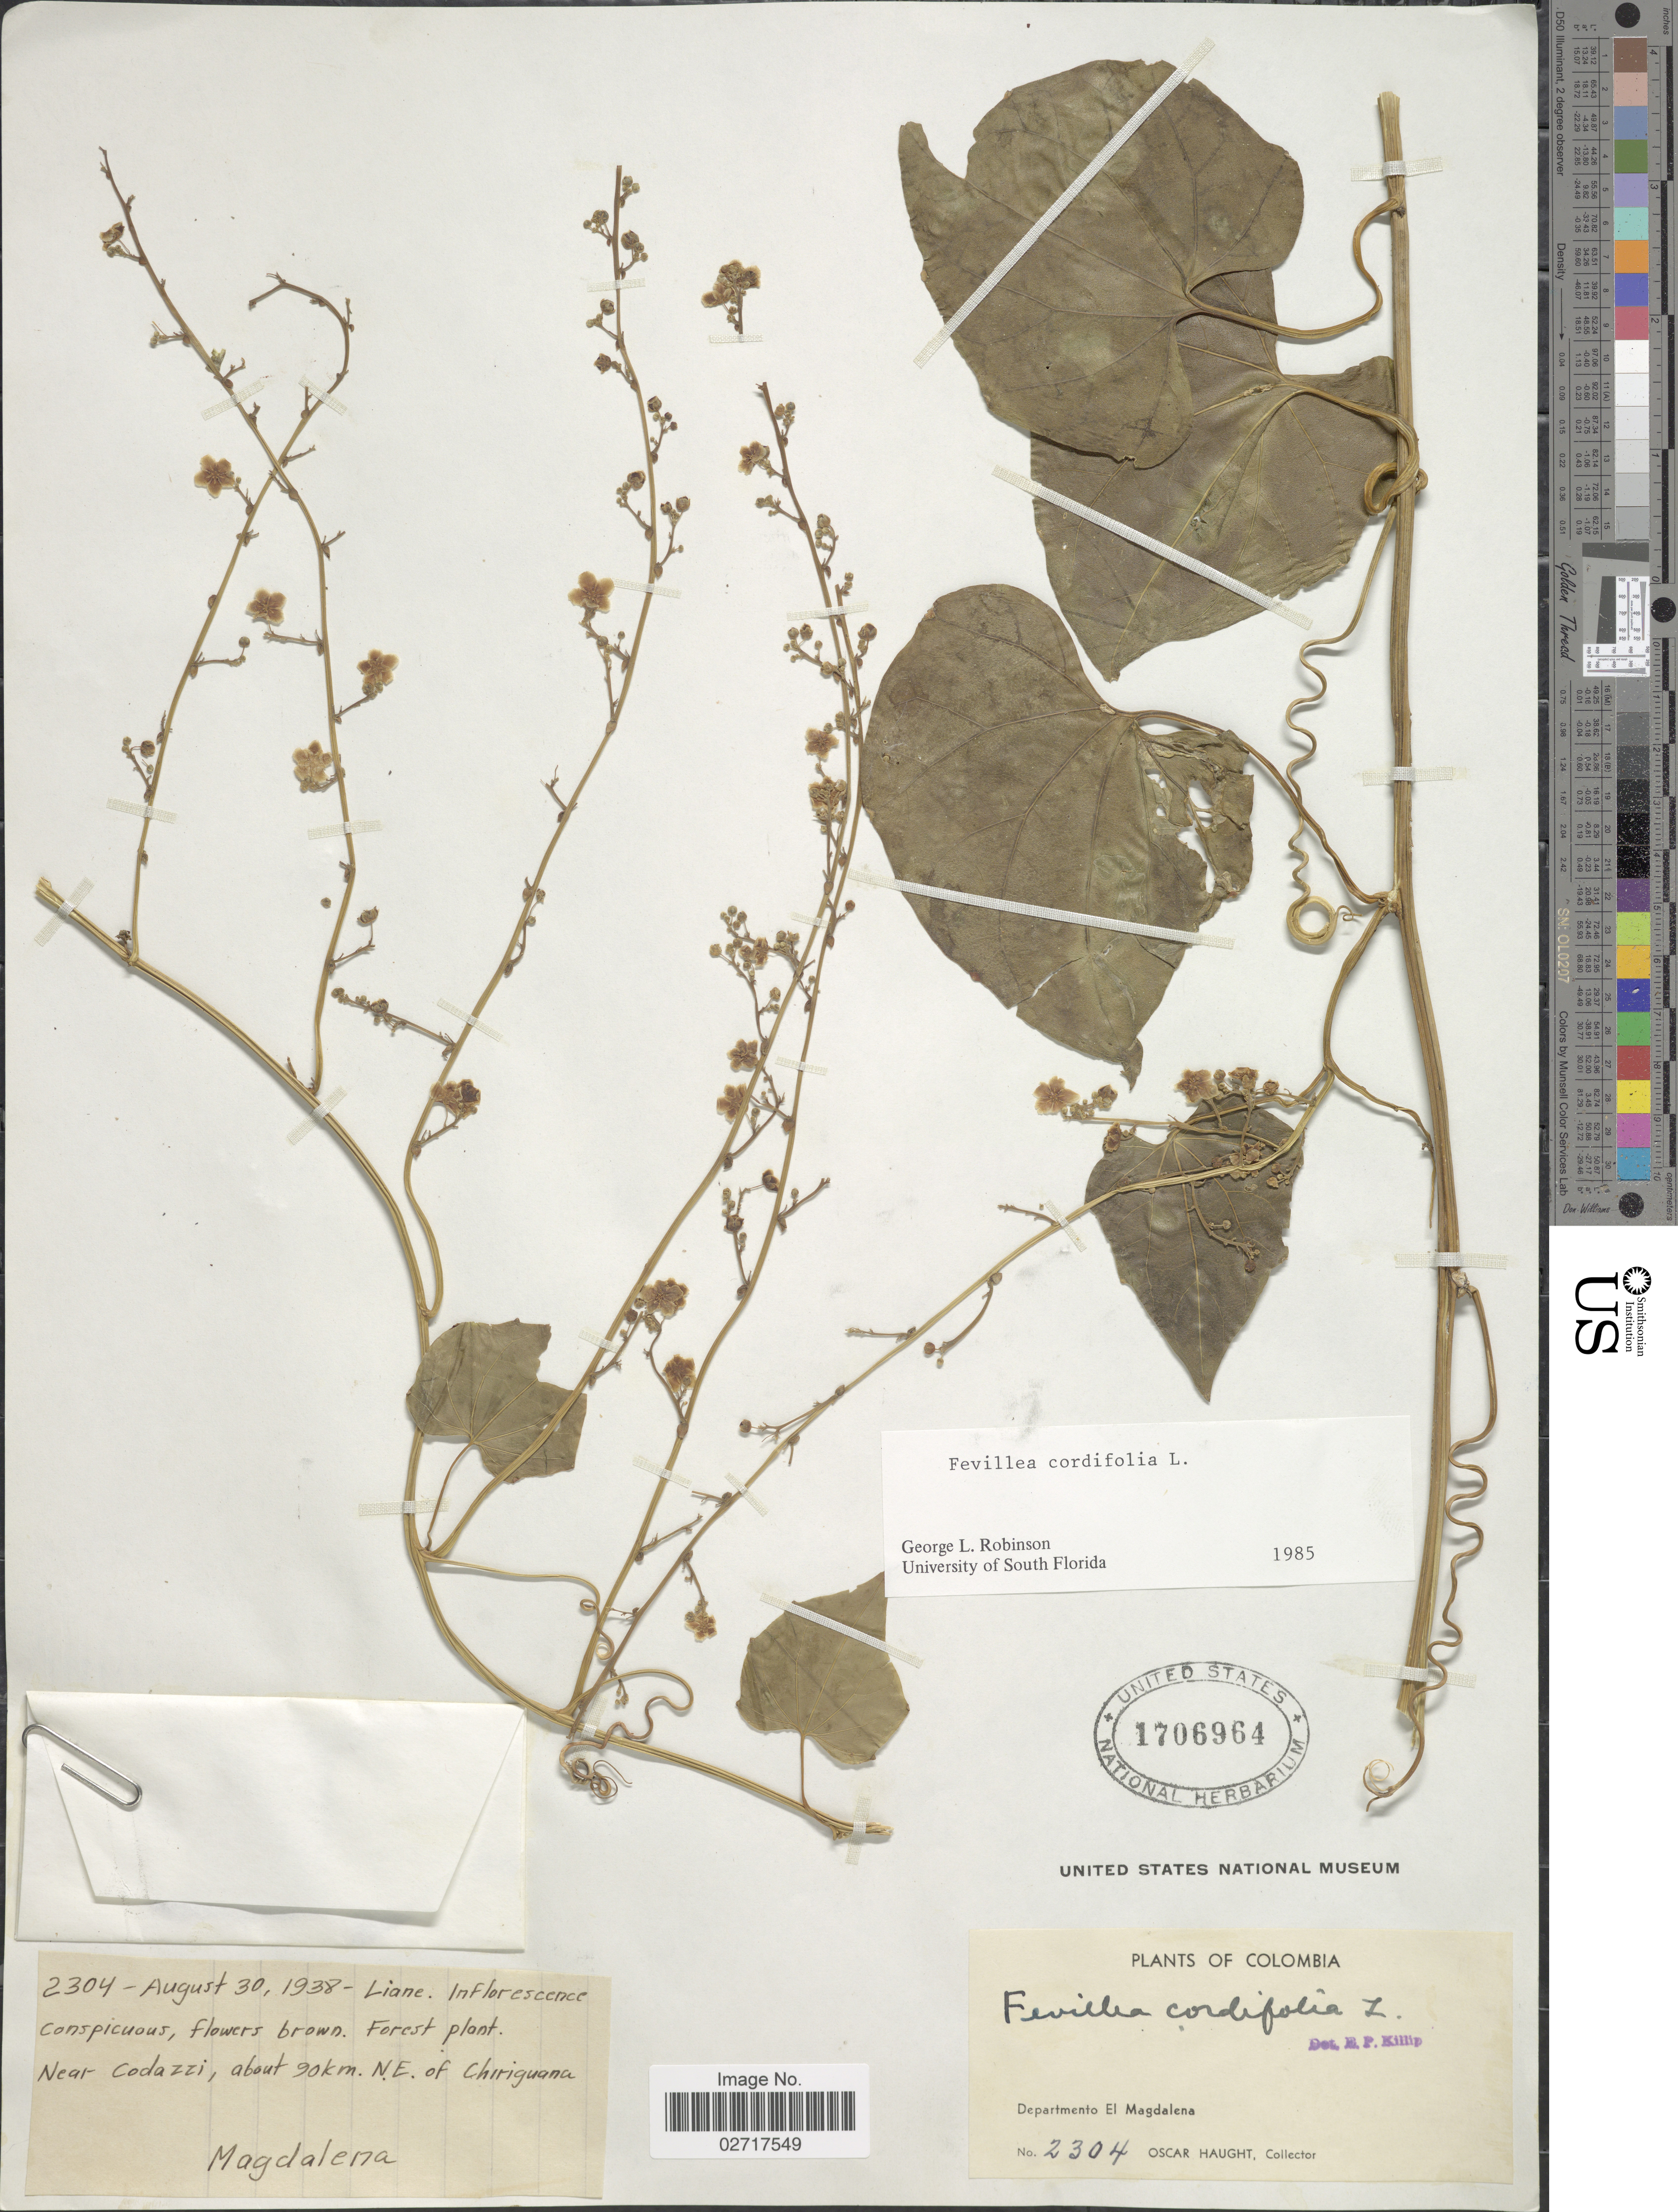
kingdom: Plantae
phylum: Tracheophyta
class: Magnoliopsida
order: Cucurbitales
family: Cucurbitaceae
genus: Fevillea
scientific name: Fevillea cordifolia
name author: L.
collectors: O. L. Haught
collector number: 2304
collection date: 1938-08-30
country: Colombia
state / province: Magdalena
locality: Near Codazzi, about 90 km. N.E. of Chiriguana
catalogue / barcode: US 1706964